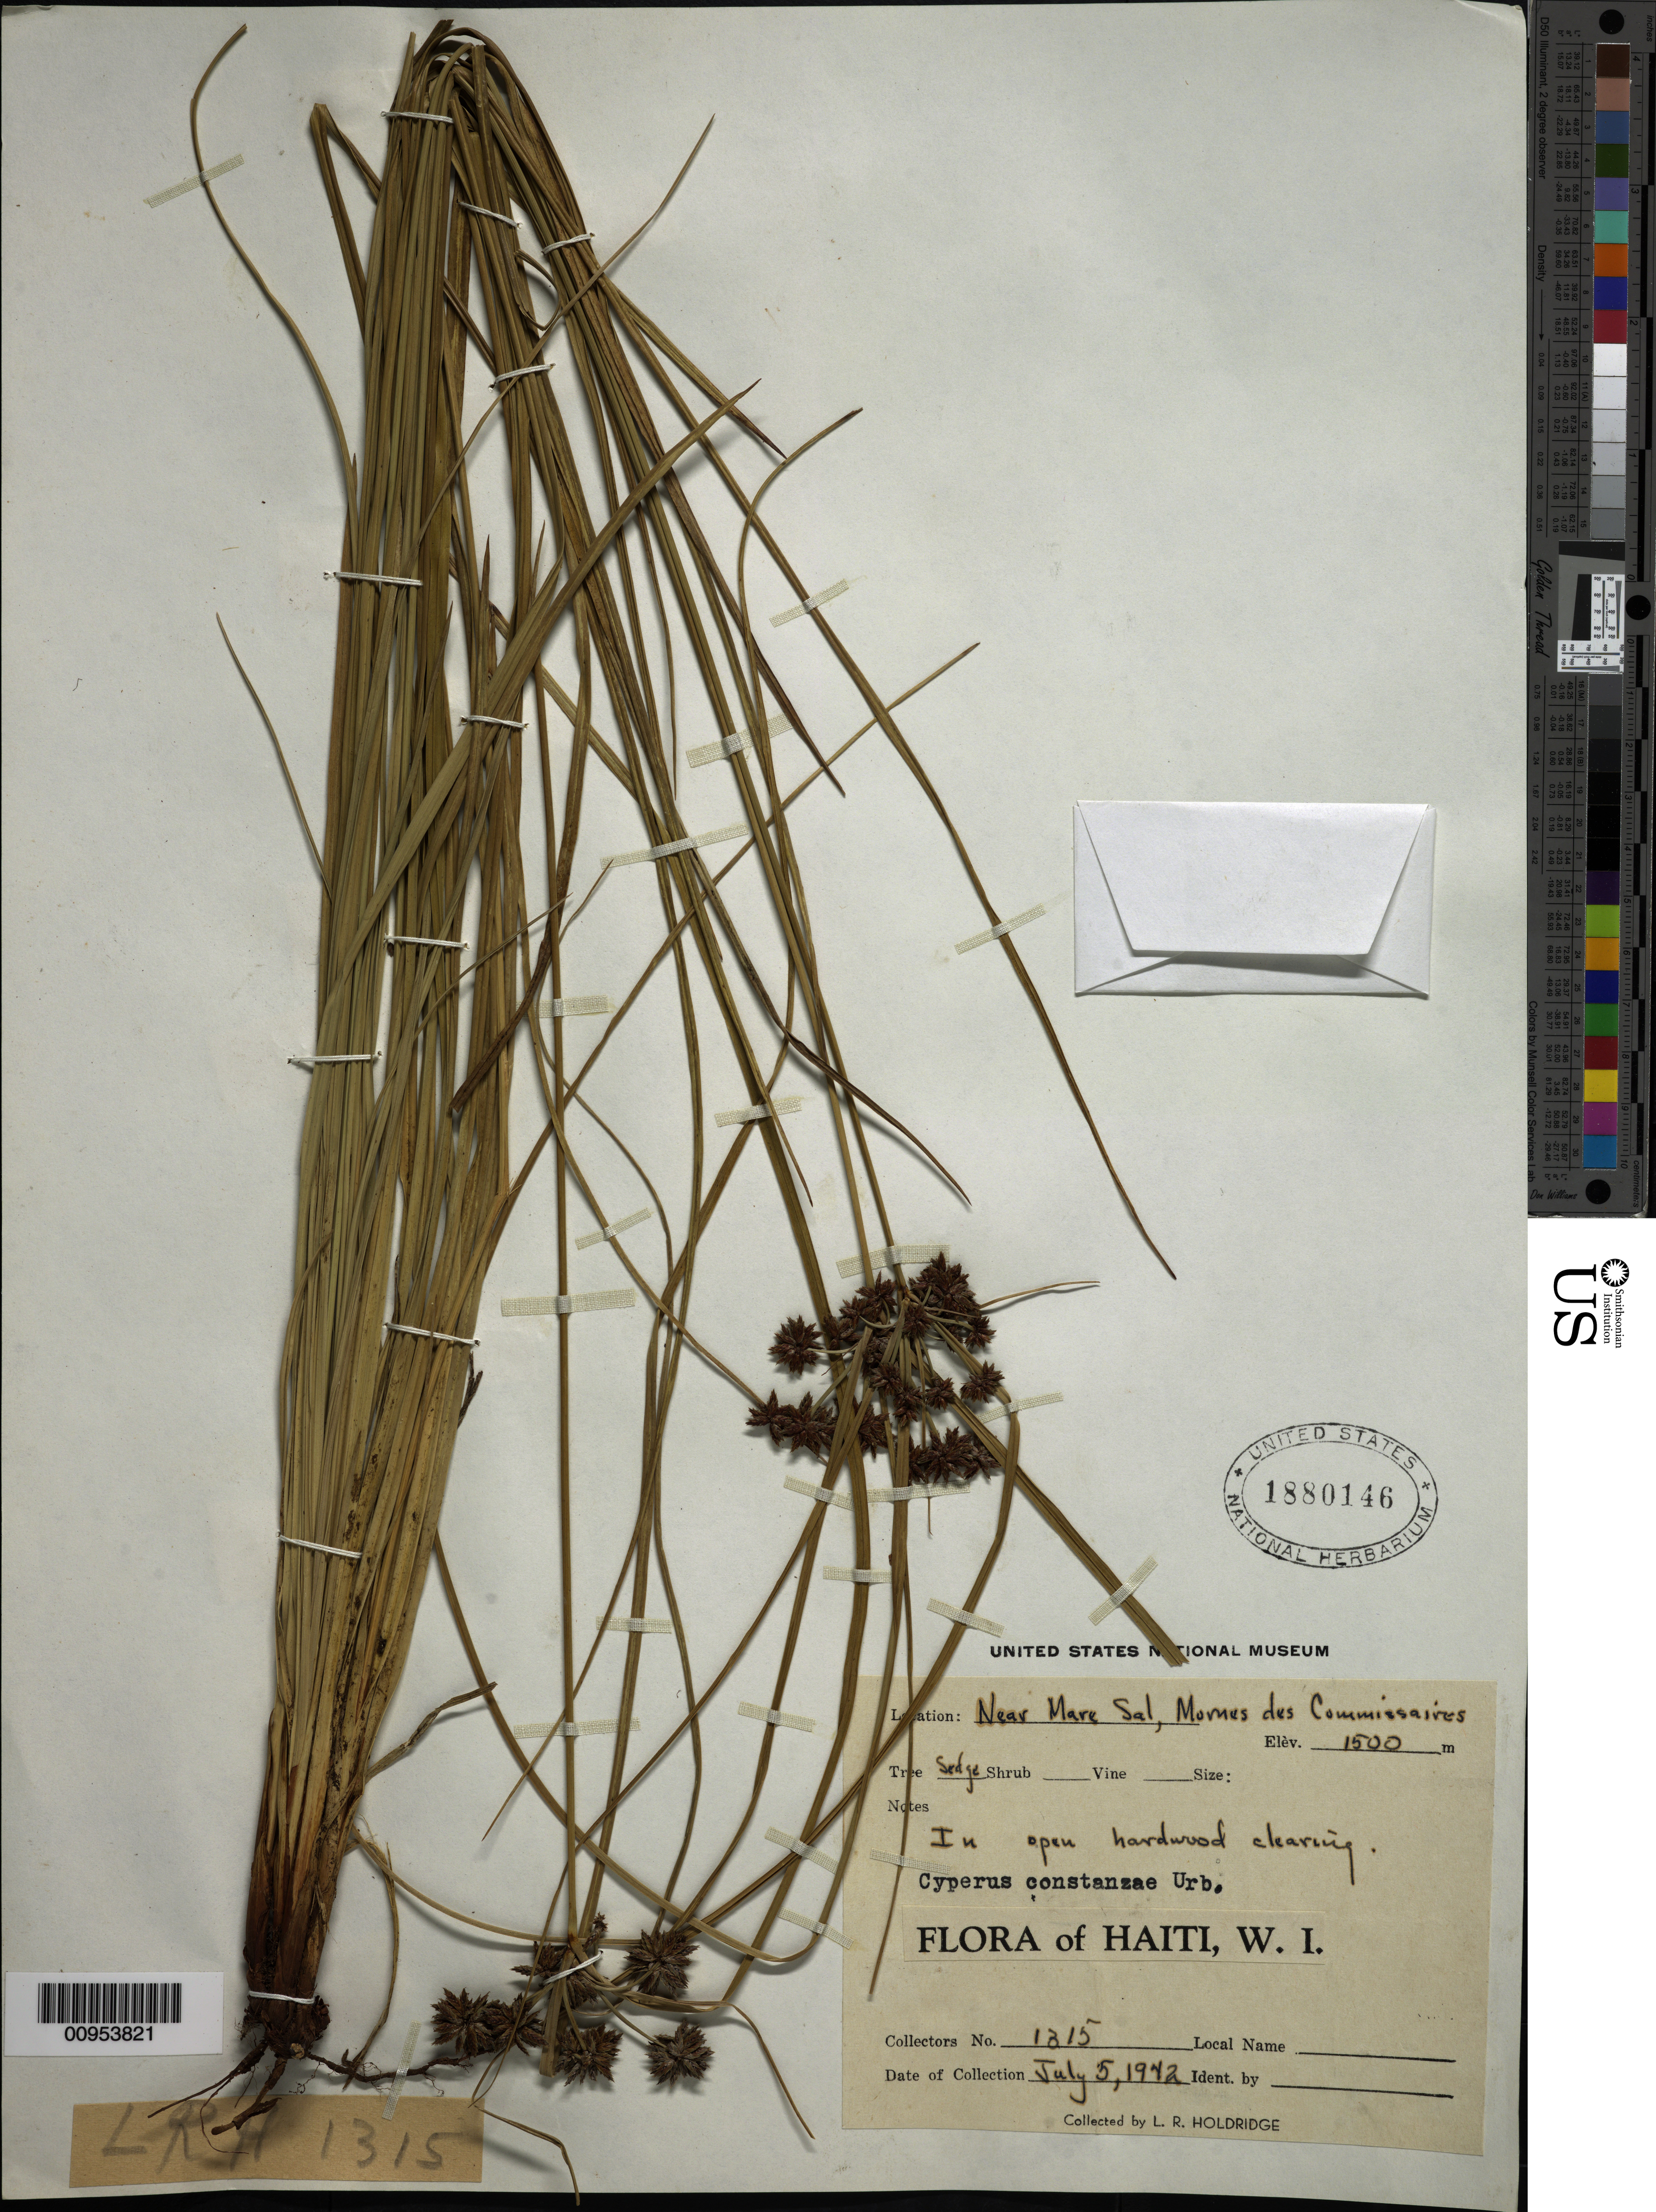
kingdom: Plantae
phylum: Tracheophyta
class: Liliopsida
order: Poales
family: Cyperaceae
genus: Cyperus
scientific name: Cyperus constanzae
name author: Urb.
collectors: L. Holdridge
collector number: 1315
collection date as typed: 05 Jul 1942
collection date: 1942-07-05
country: Haiti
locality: Near Mare Sal, Mornes des Commissaires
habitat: In open hardwood clearing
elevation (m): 1500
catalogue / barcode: US 1880146